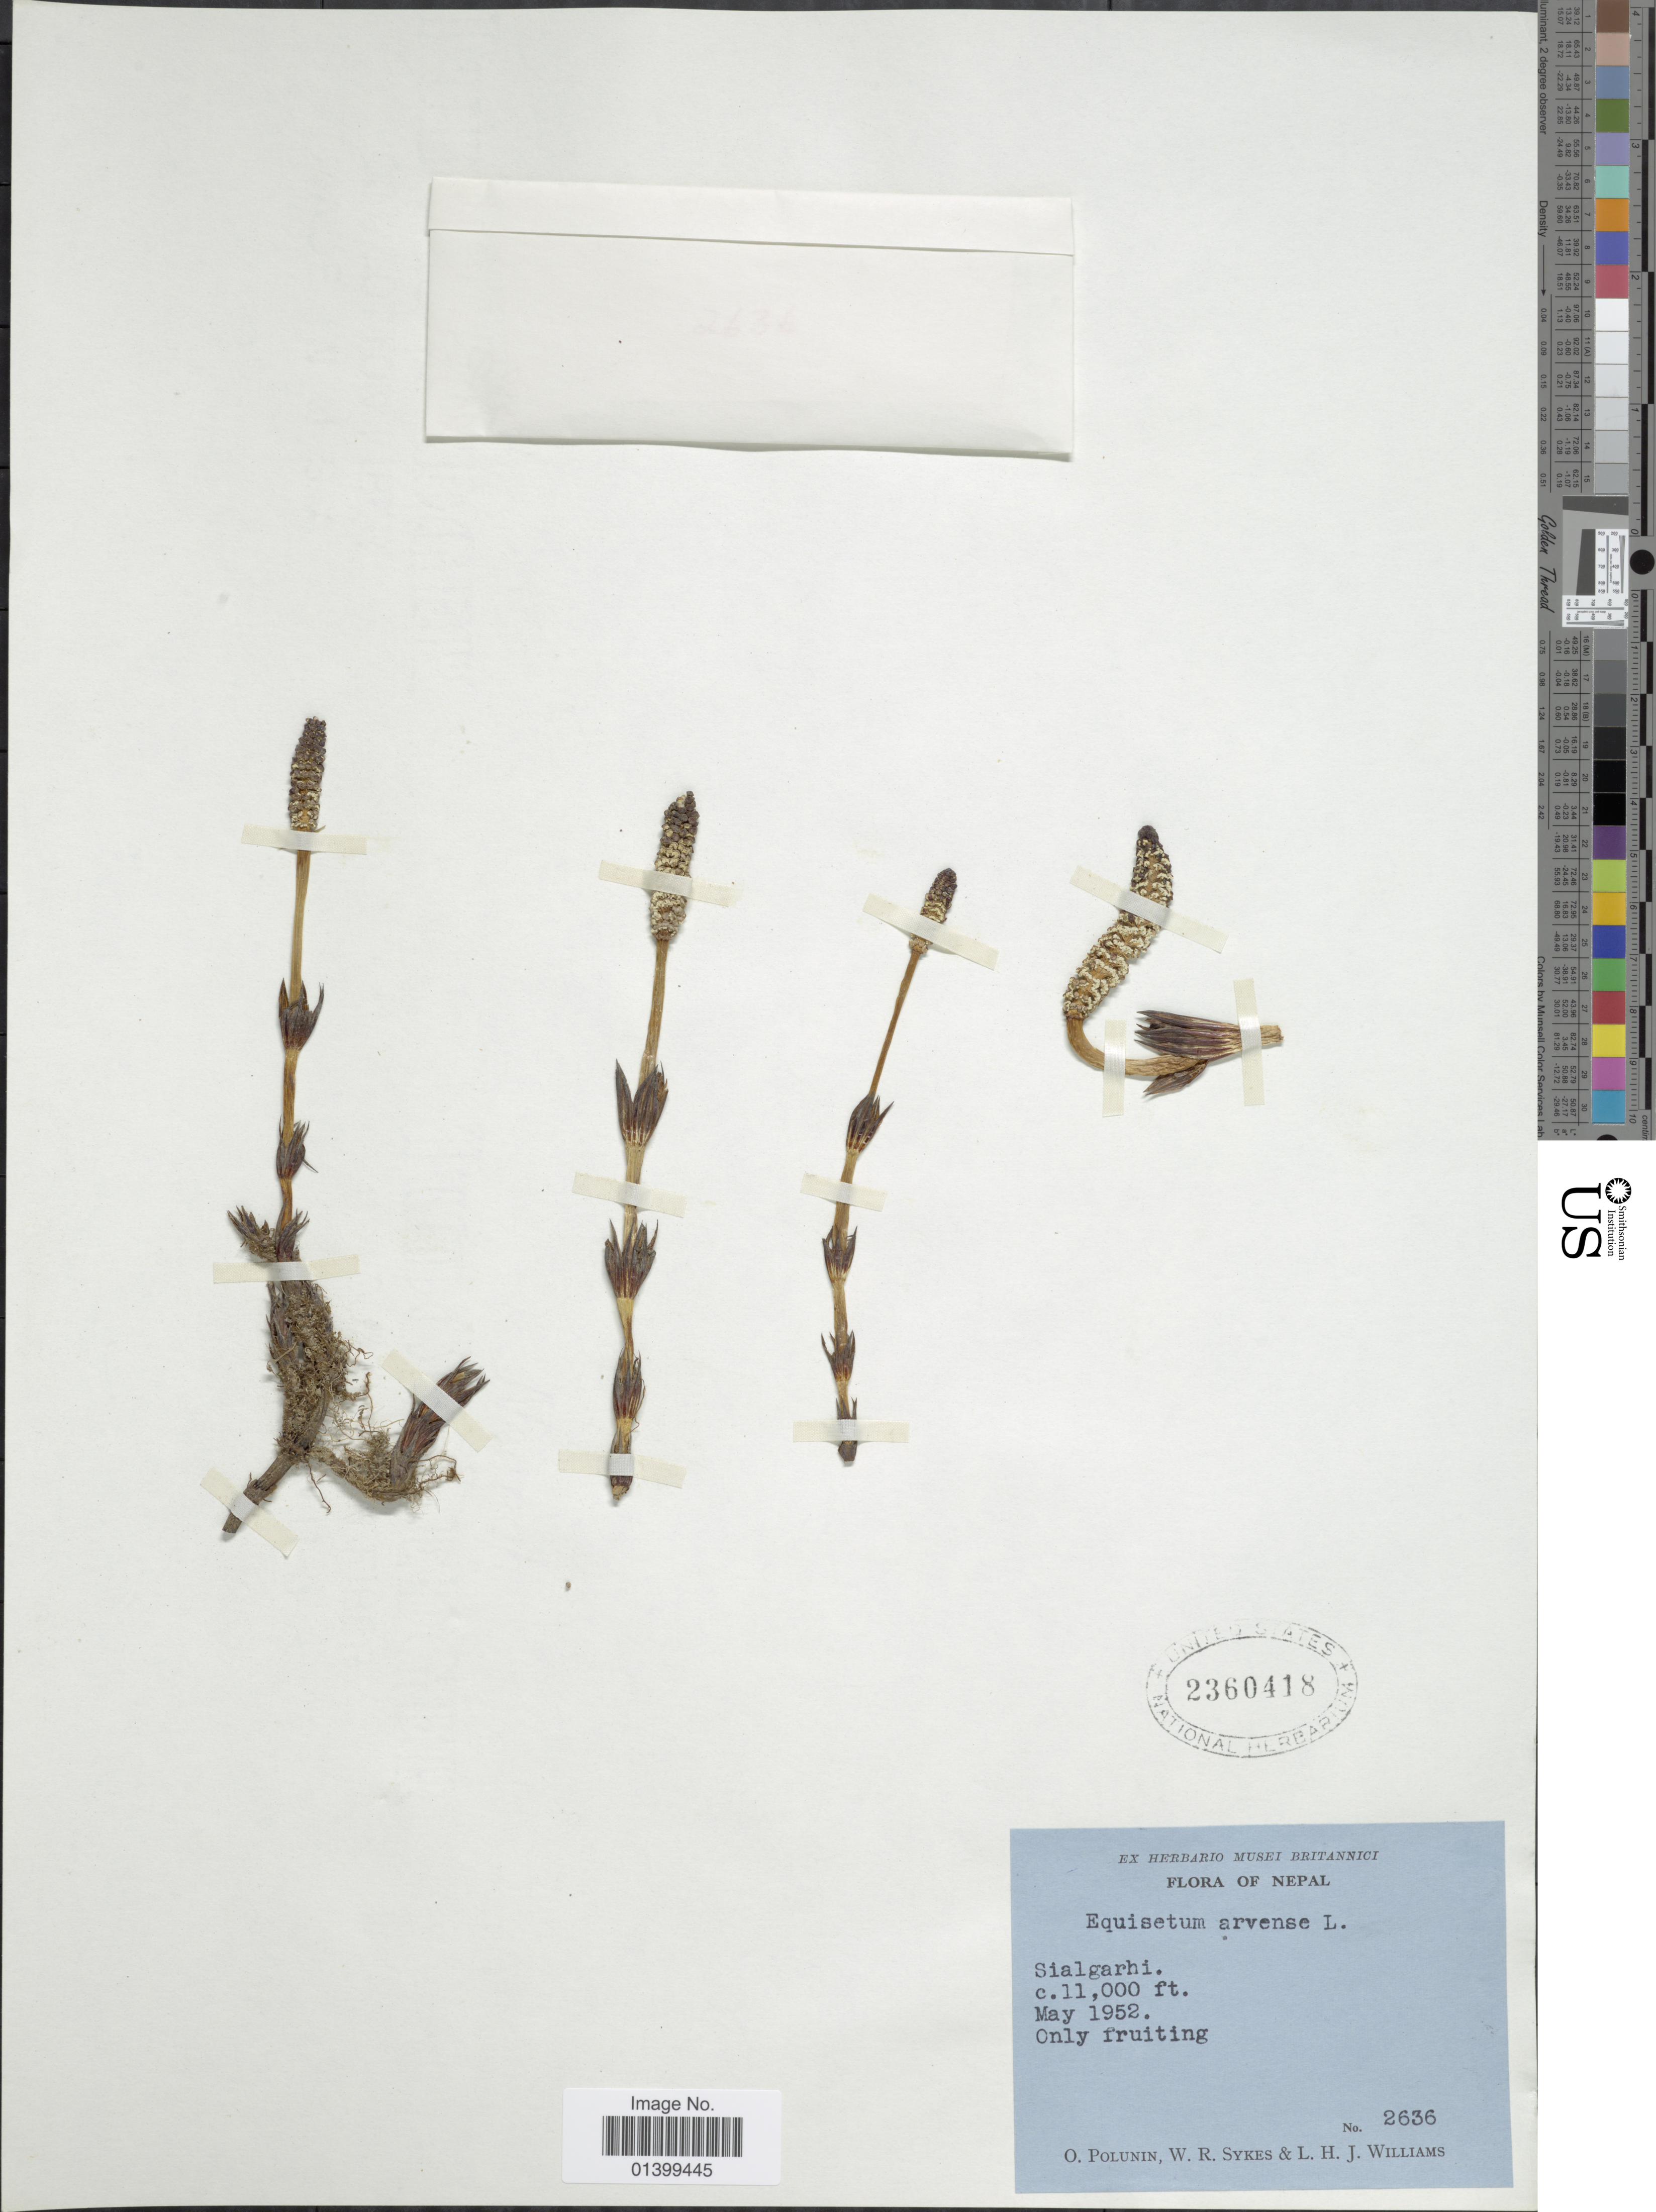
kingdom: Plantae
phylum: Tracheophyta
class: Polypodiopsida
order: Equisetales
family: Equisetaceae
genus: Equisetum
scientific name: Equisetum arvense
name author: L.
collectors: O. V. Polunin, W. R. Sykes & L. H. J. Williams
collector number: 2636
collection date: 1952-05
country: Nepal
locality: Sialgarhi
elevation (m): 3353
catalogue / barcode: US 2360418